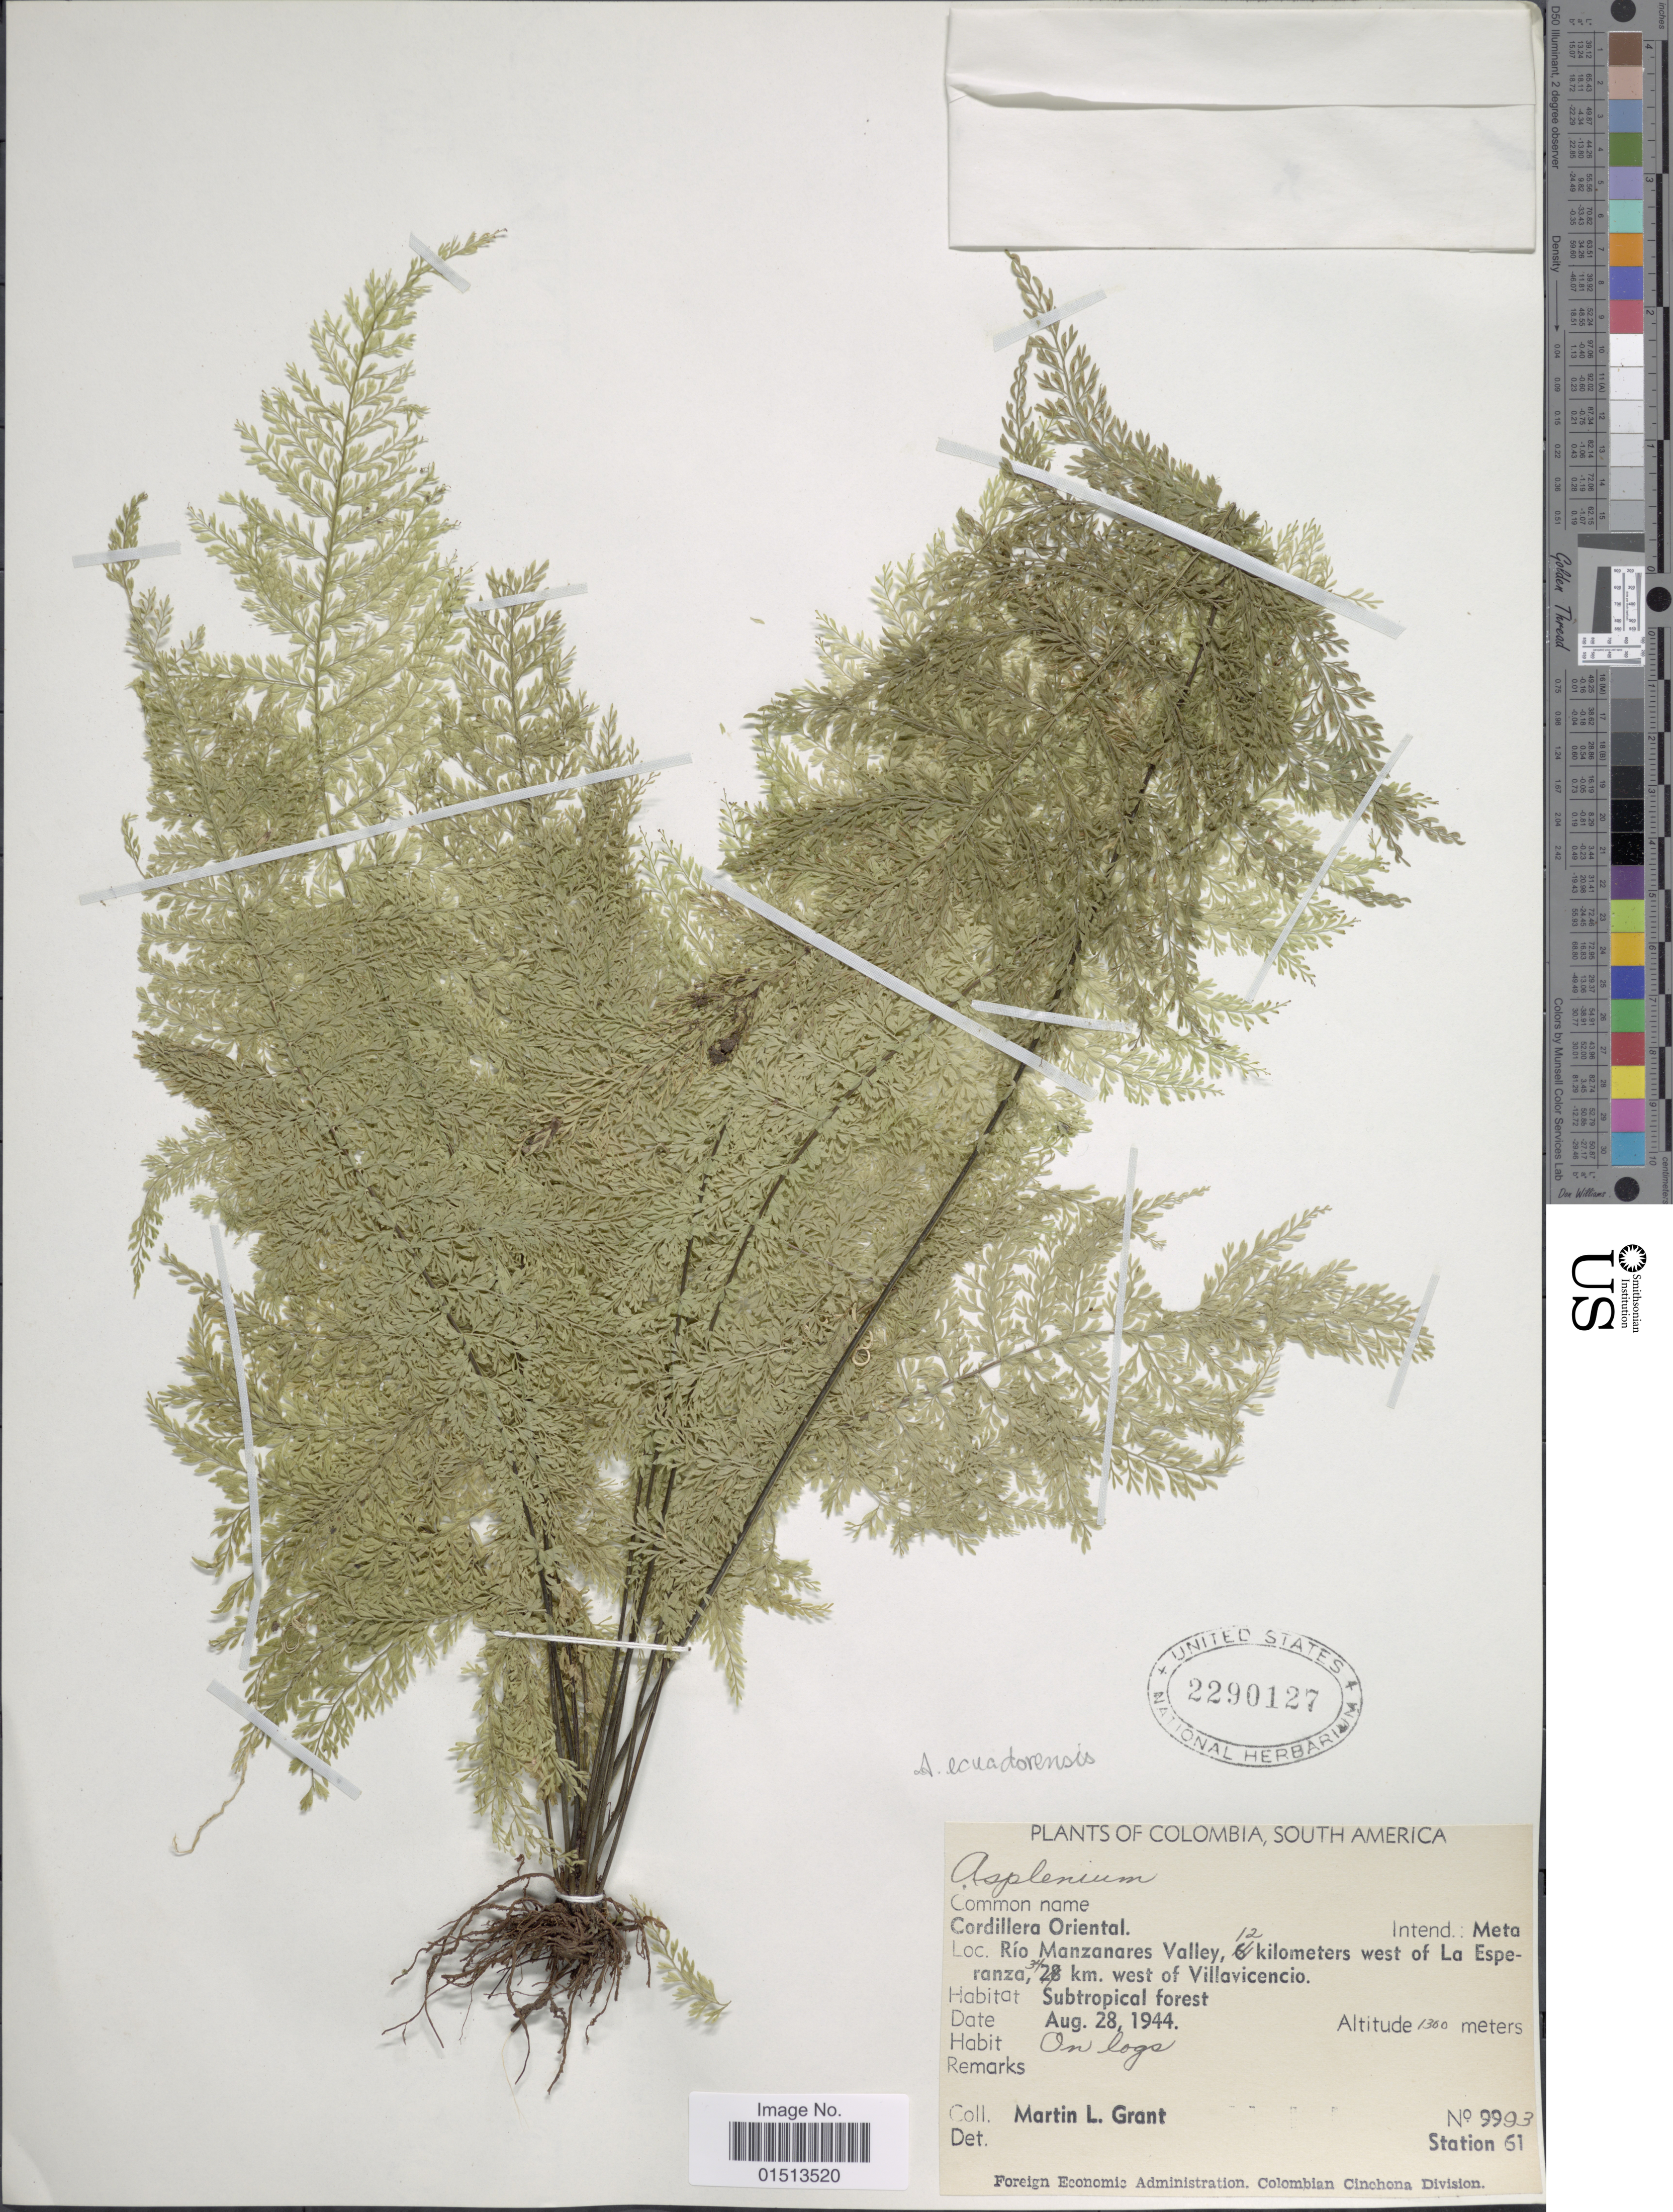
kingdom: Plantae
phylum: Tracheophyta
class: Polypodiopsida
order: Polypodiales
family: Aspleniaceae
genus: Asplenium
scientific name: Asplenium sp.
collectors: M. L. Grant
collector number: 9993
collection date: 1944-08-28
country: Colombia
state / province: Meta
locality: Cordillera Oriental, Rio Manzanares Valley, 12 kilometers west of La Esperanza, 34 km. west of Villavicencio.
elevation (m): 1300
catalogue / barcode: US 2290127